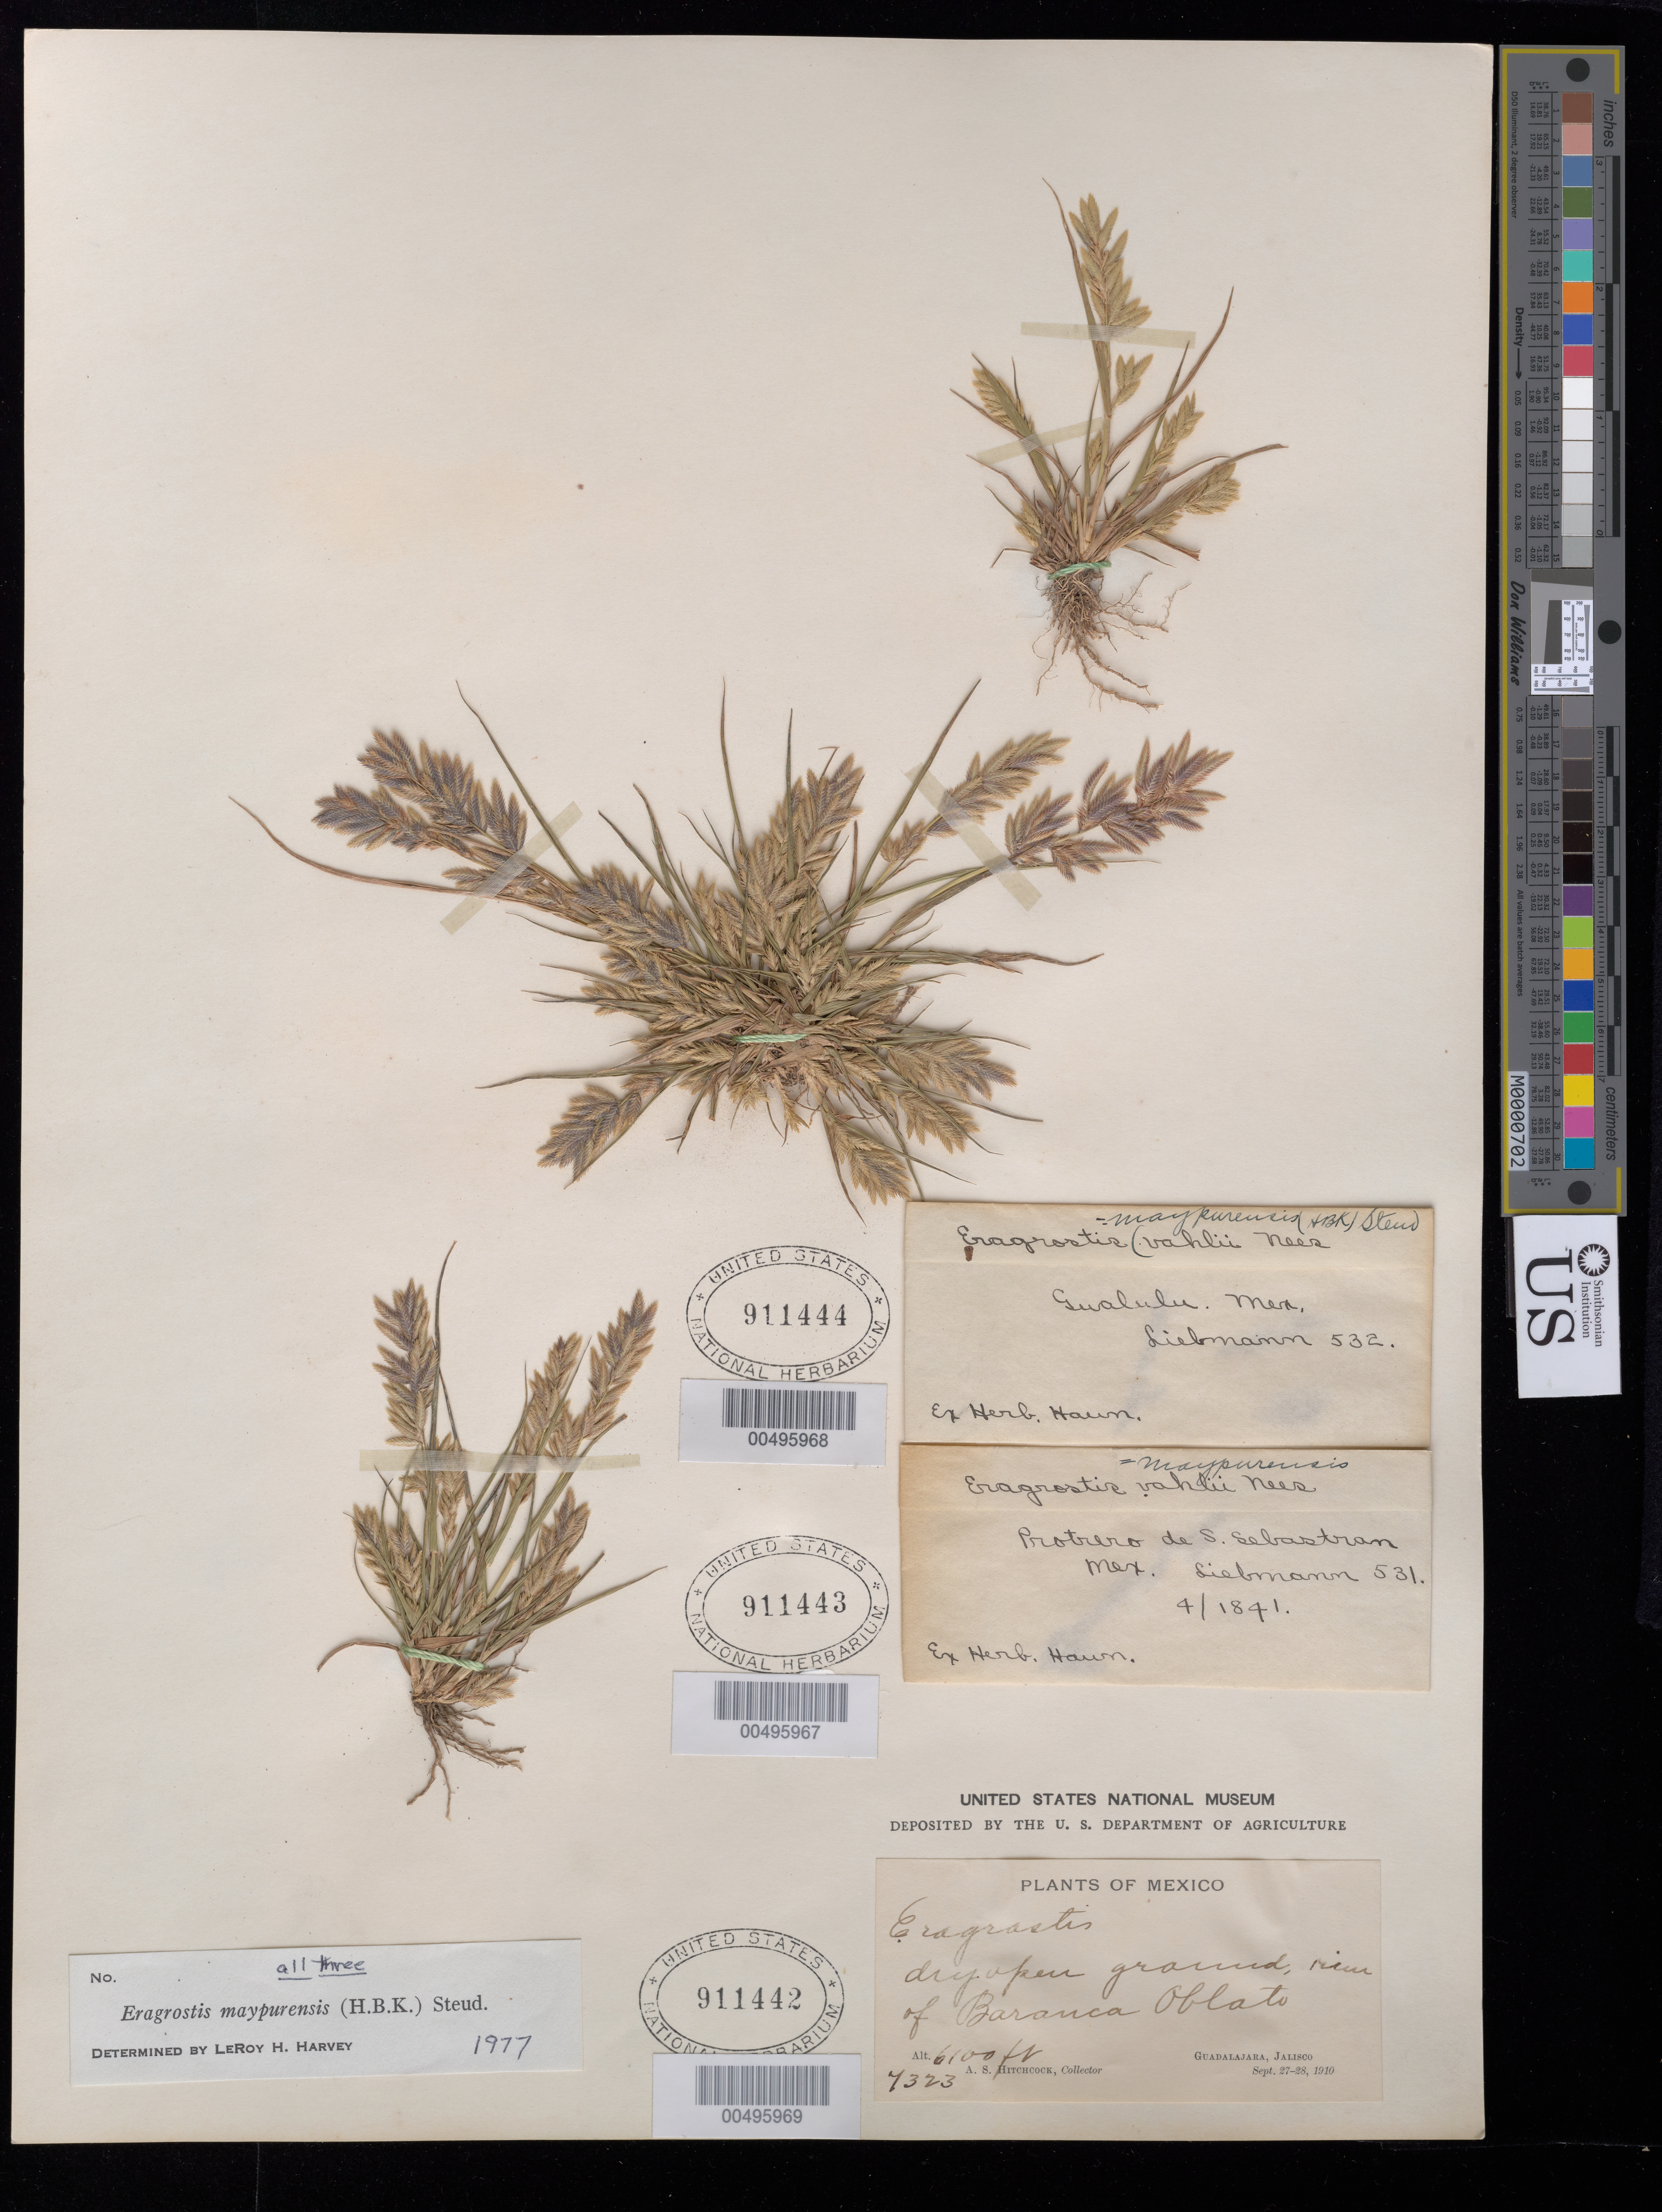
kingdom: Plantae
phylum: Tracheophyta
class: Liliopsida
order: Poales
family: Poaceae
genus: Eragrostis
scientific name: Eragrostis maypurensis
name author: (Kunth) Steud.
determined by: Harvey, L. H.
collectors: F. M. Liebmann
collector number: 531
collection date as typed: Apr 1841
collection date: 1841-04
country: Mexico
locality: Protrero de San Sebastian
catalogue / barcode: US 911443